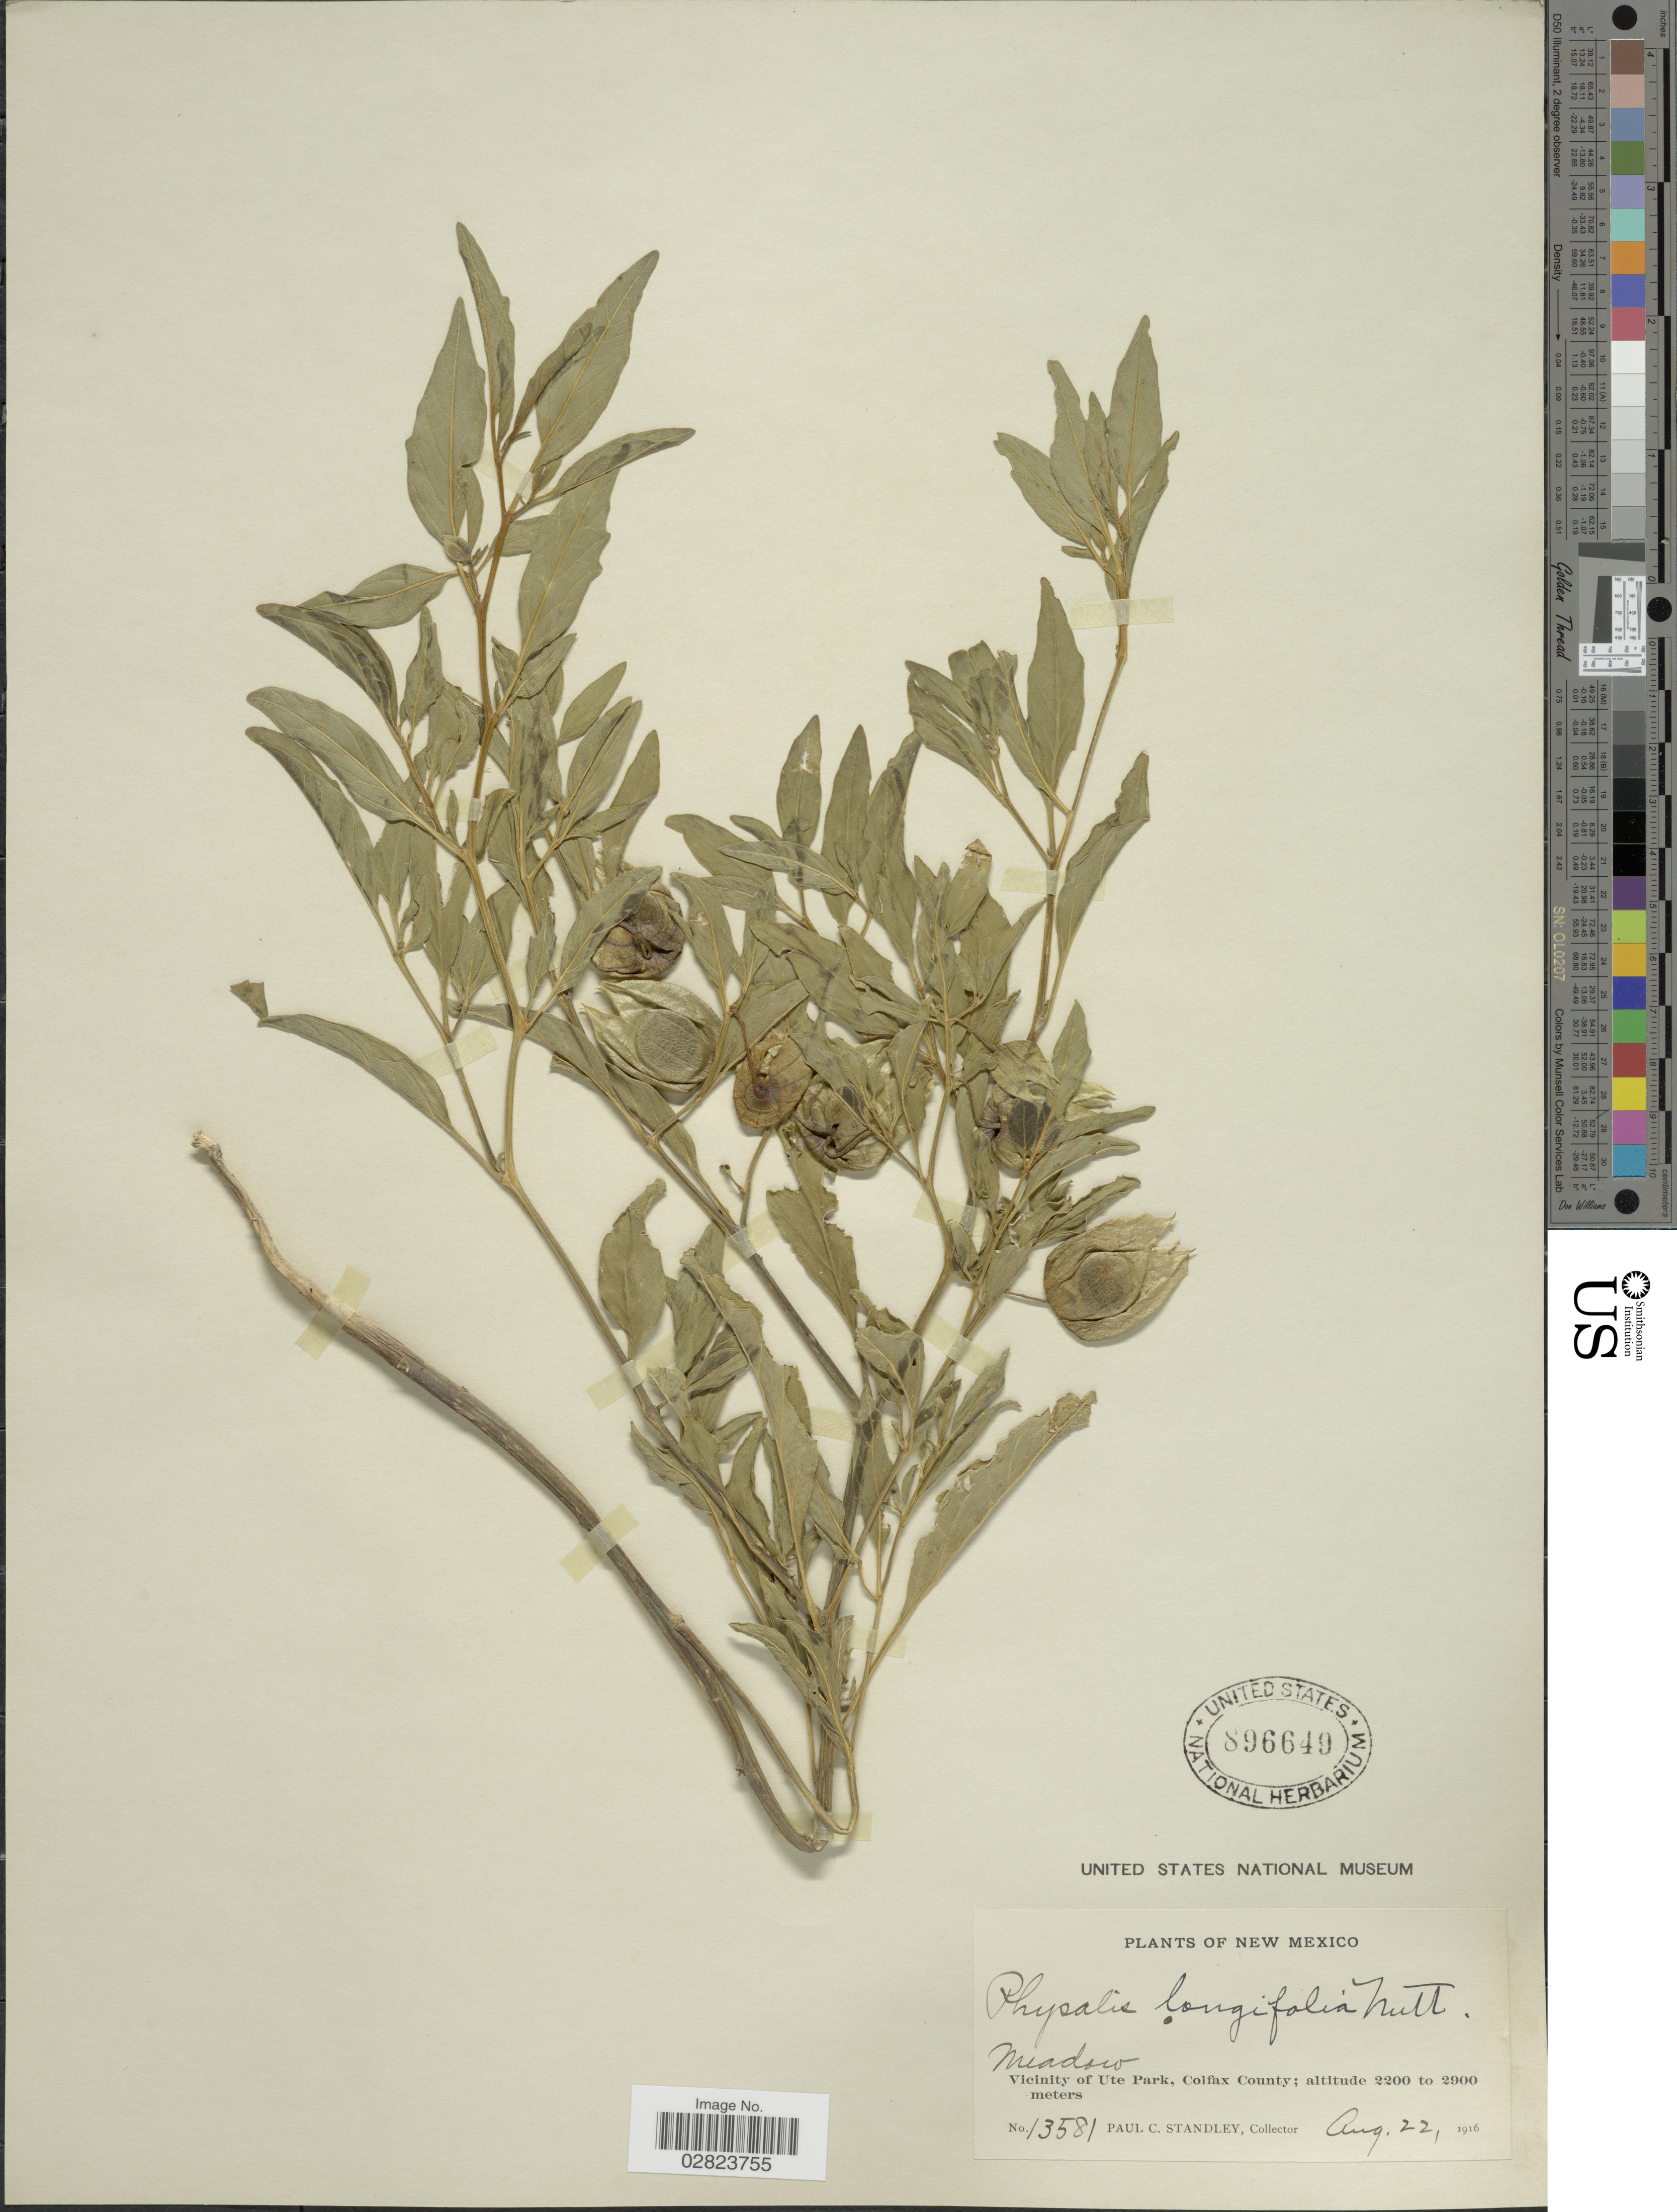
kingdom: Plantae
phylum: Tracheophyta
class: Magnoliopsida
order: Solanales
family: Solanaceae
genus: Physalis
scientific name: Physalis longifolia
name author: Nutt.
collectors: P. C. Standley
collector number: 13581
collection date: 1916-08-22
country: United States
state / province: New Mexico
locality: Vicinity of Ute Park, Colfax County.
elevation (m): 2200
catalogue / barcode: US 896649